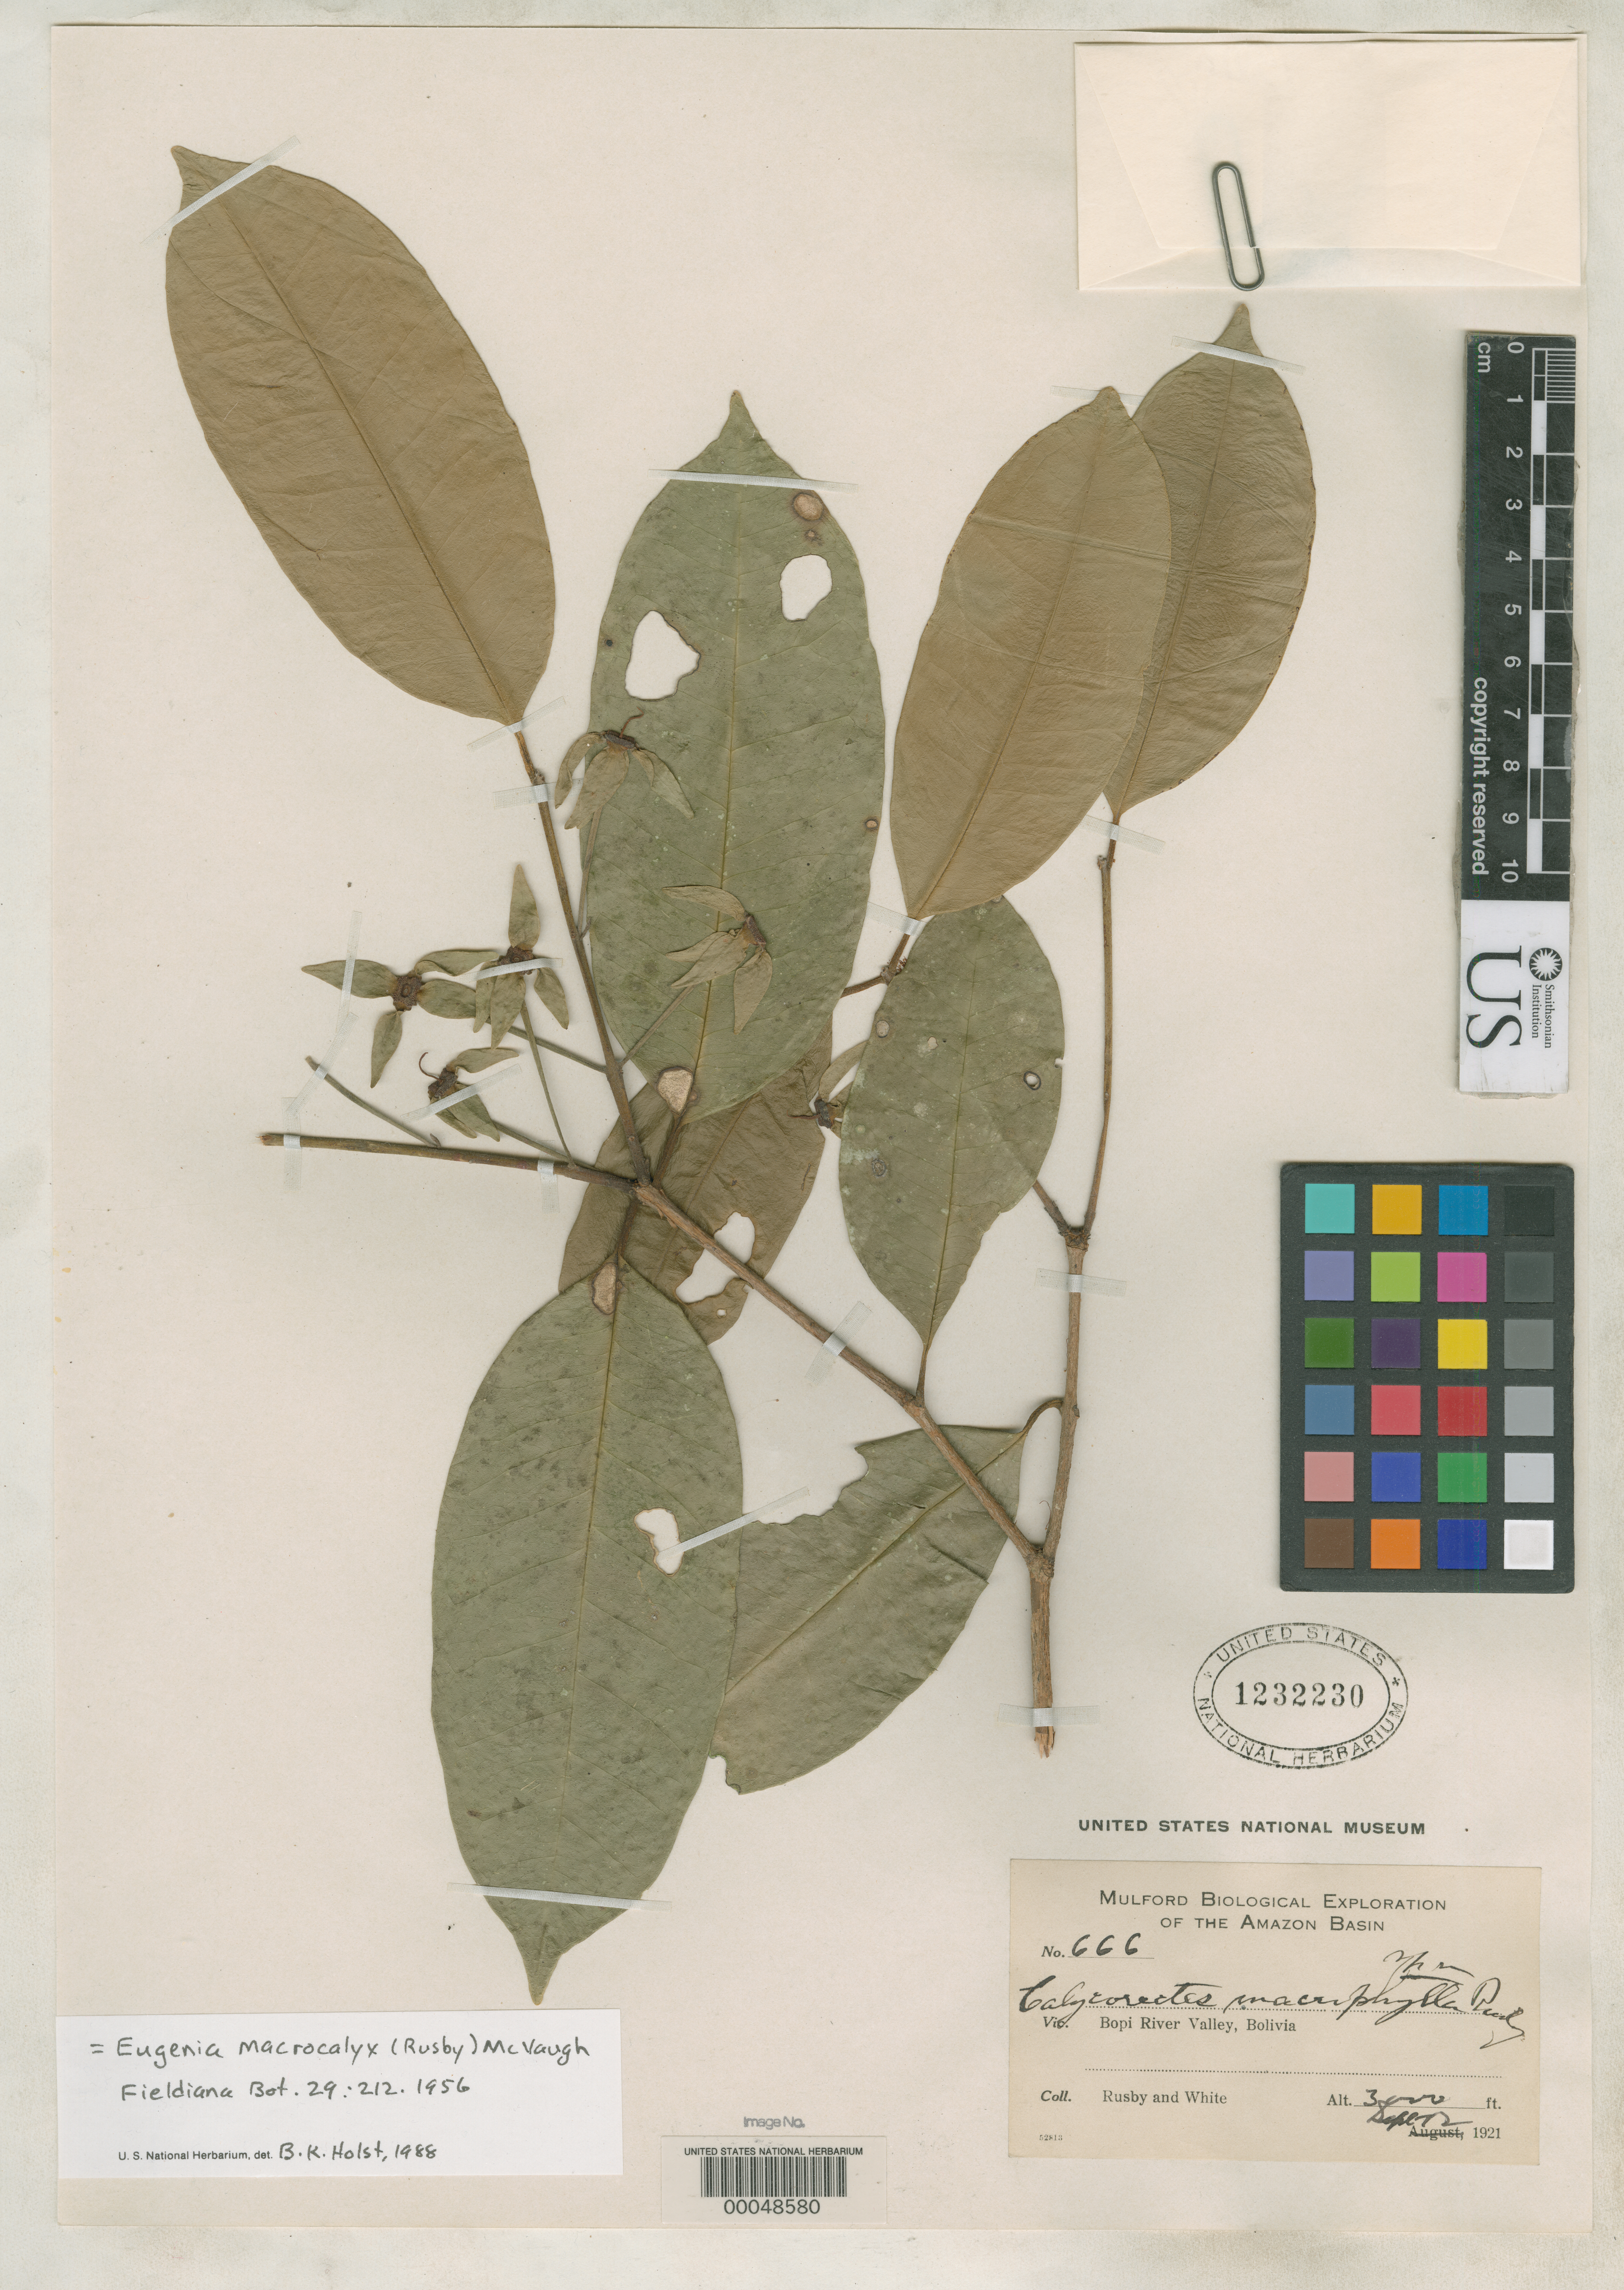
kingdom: Plantae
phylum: Tracheophyta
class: Magnoliopsida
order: Myrtales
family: Myrtaceae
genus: Calycorectes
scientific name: Calycorectes macrocalyx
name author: Rusby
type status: Isotype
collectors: H. H. Rusby & O. E. White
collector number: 666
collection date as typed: Sept 12, 1921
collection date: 1921-09-12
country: Bolivia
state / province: La Paz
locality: Bopi River Valley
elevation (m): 914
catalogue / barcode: US 1232230